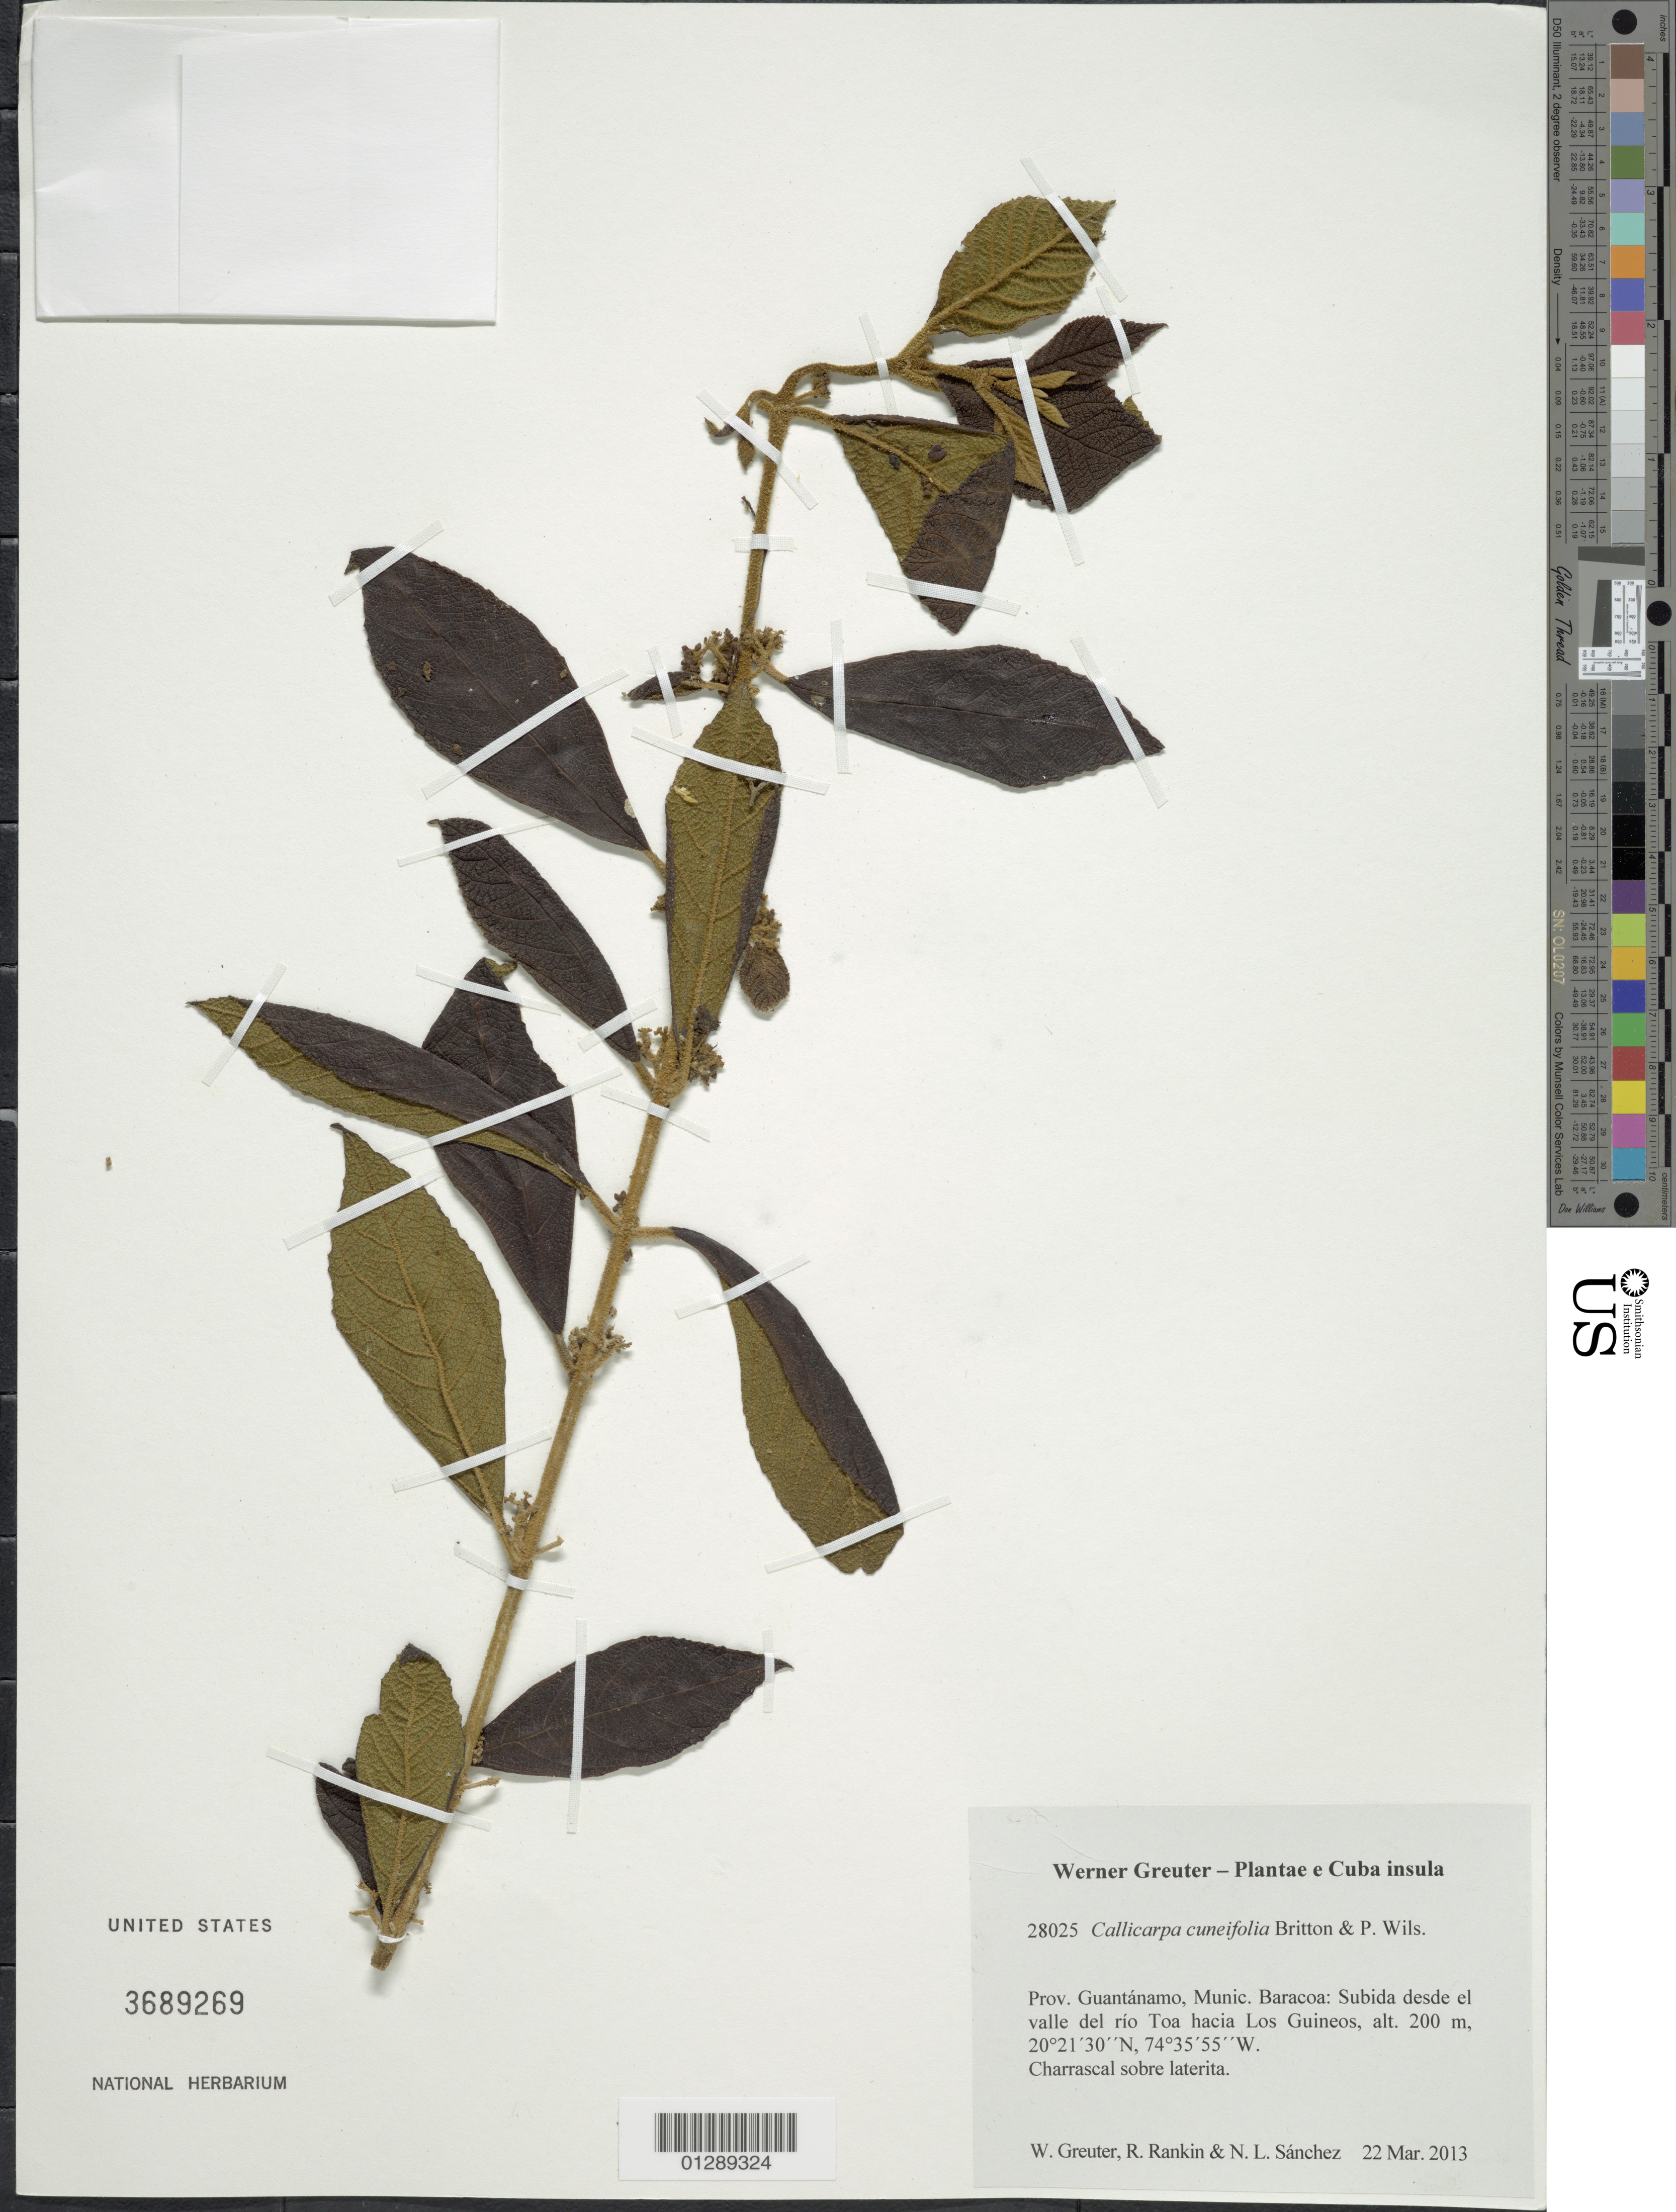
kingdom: Plantae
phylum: Tracheophyta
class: Magnoliopsida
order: Lamiales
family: Lamiaceae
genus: Callicarpa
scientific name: Callicarpa cuneifolia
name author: Britton & P. Wilson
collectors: W. R. Greuter, R. Rankin Rodriguez & N. Sanchez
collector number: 28025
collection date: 2013-03-22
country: Cuba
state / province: Guantanamo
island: Cuba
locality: Munic. Baracoa: Subida desde el valle del río Toa hacia Los Guineos.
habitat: Charrascal sobre laterita.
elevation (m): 200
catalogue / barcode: US 3689269